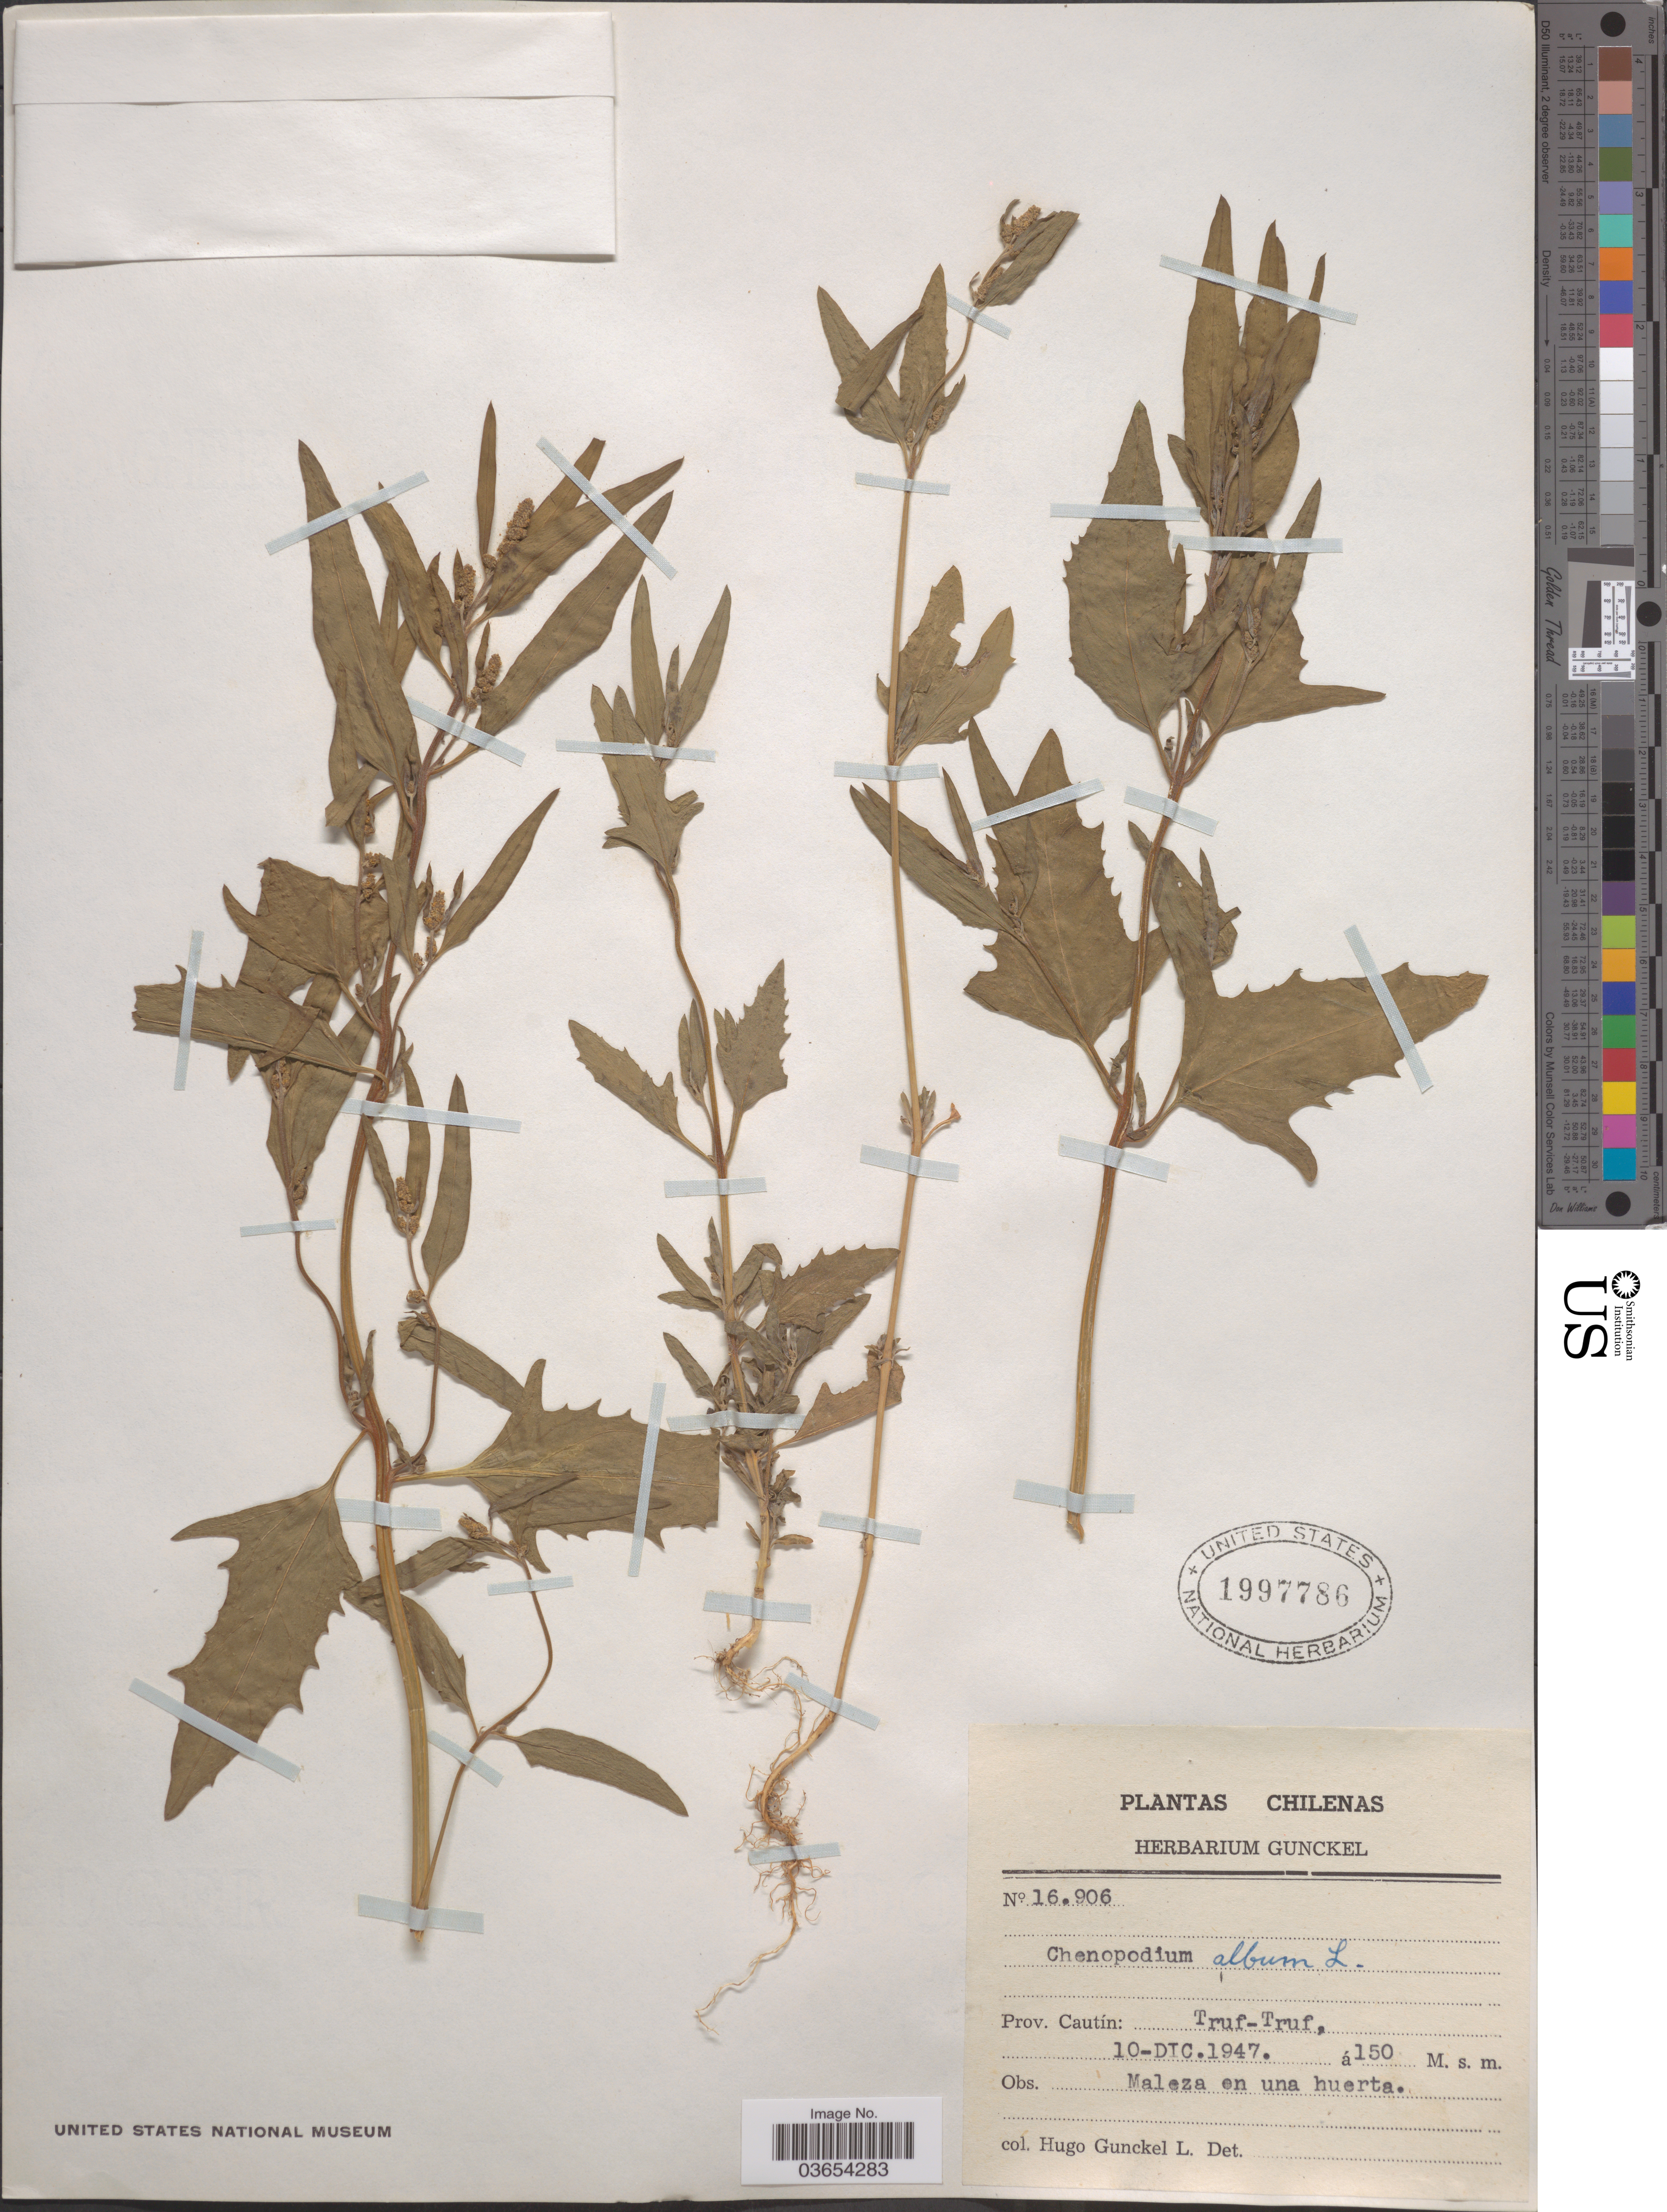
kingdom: Plantae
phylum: Tracheophyta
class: Magnoliopsida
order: Caryophyllales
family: Amaranthaceae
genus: Chenopodium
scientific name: Chenopodium album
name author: L.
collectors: H. Gunckel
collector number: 16906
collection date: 1947-12-10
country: Chile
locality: Chilenas. Prov. Cautín: Truf-Truf.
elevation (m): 150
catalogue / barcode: US 1997786